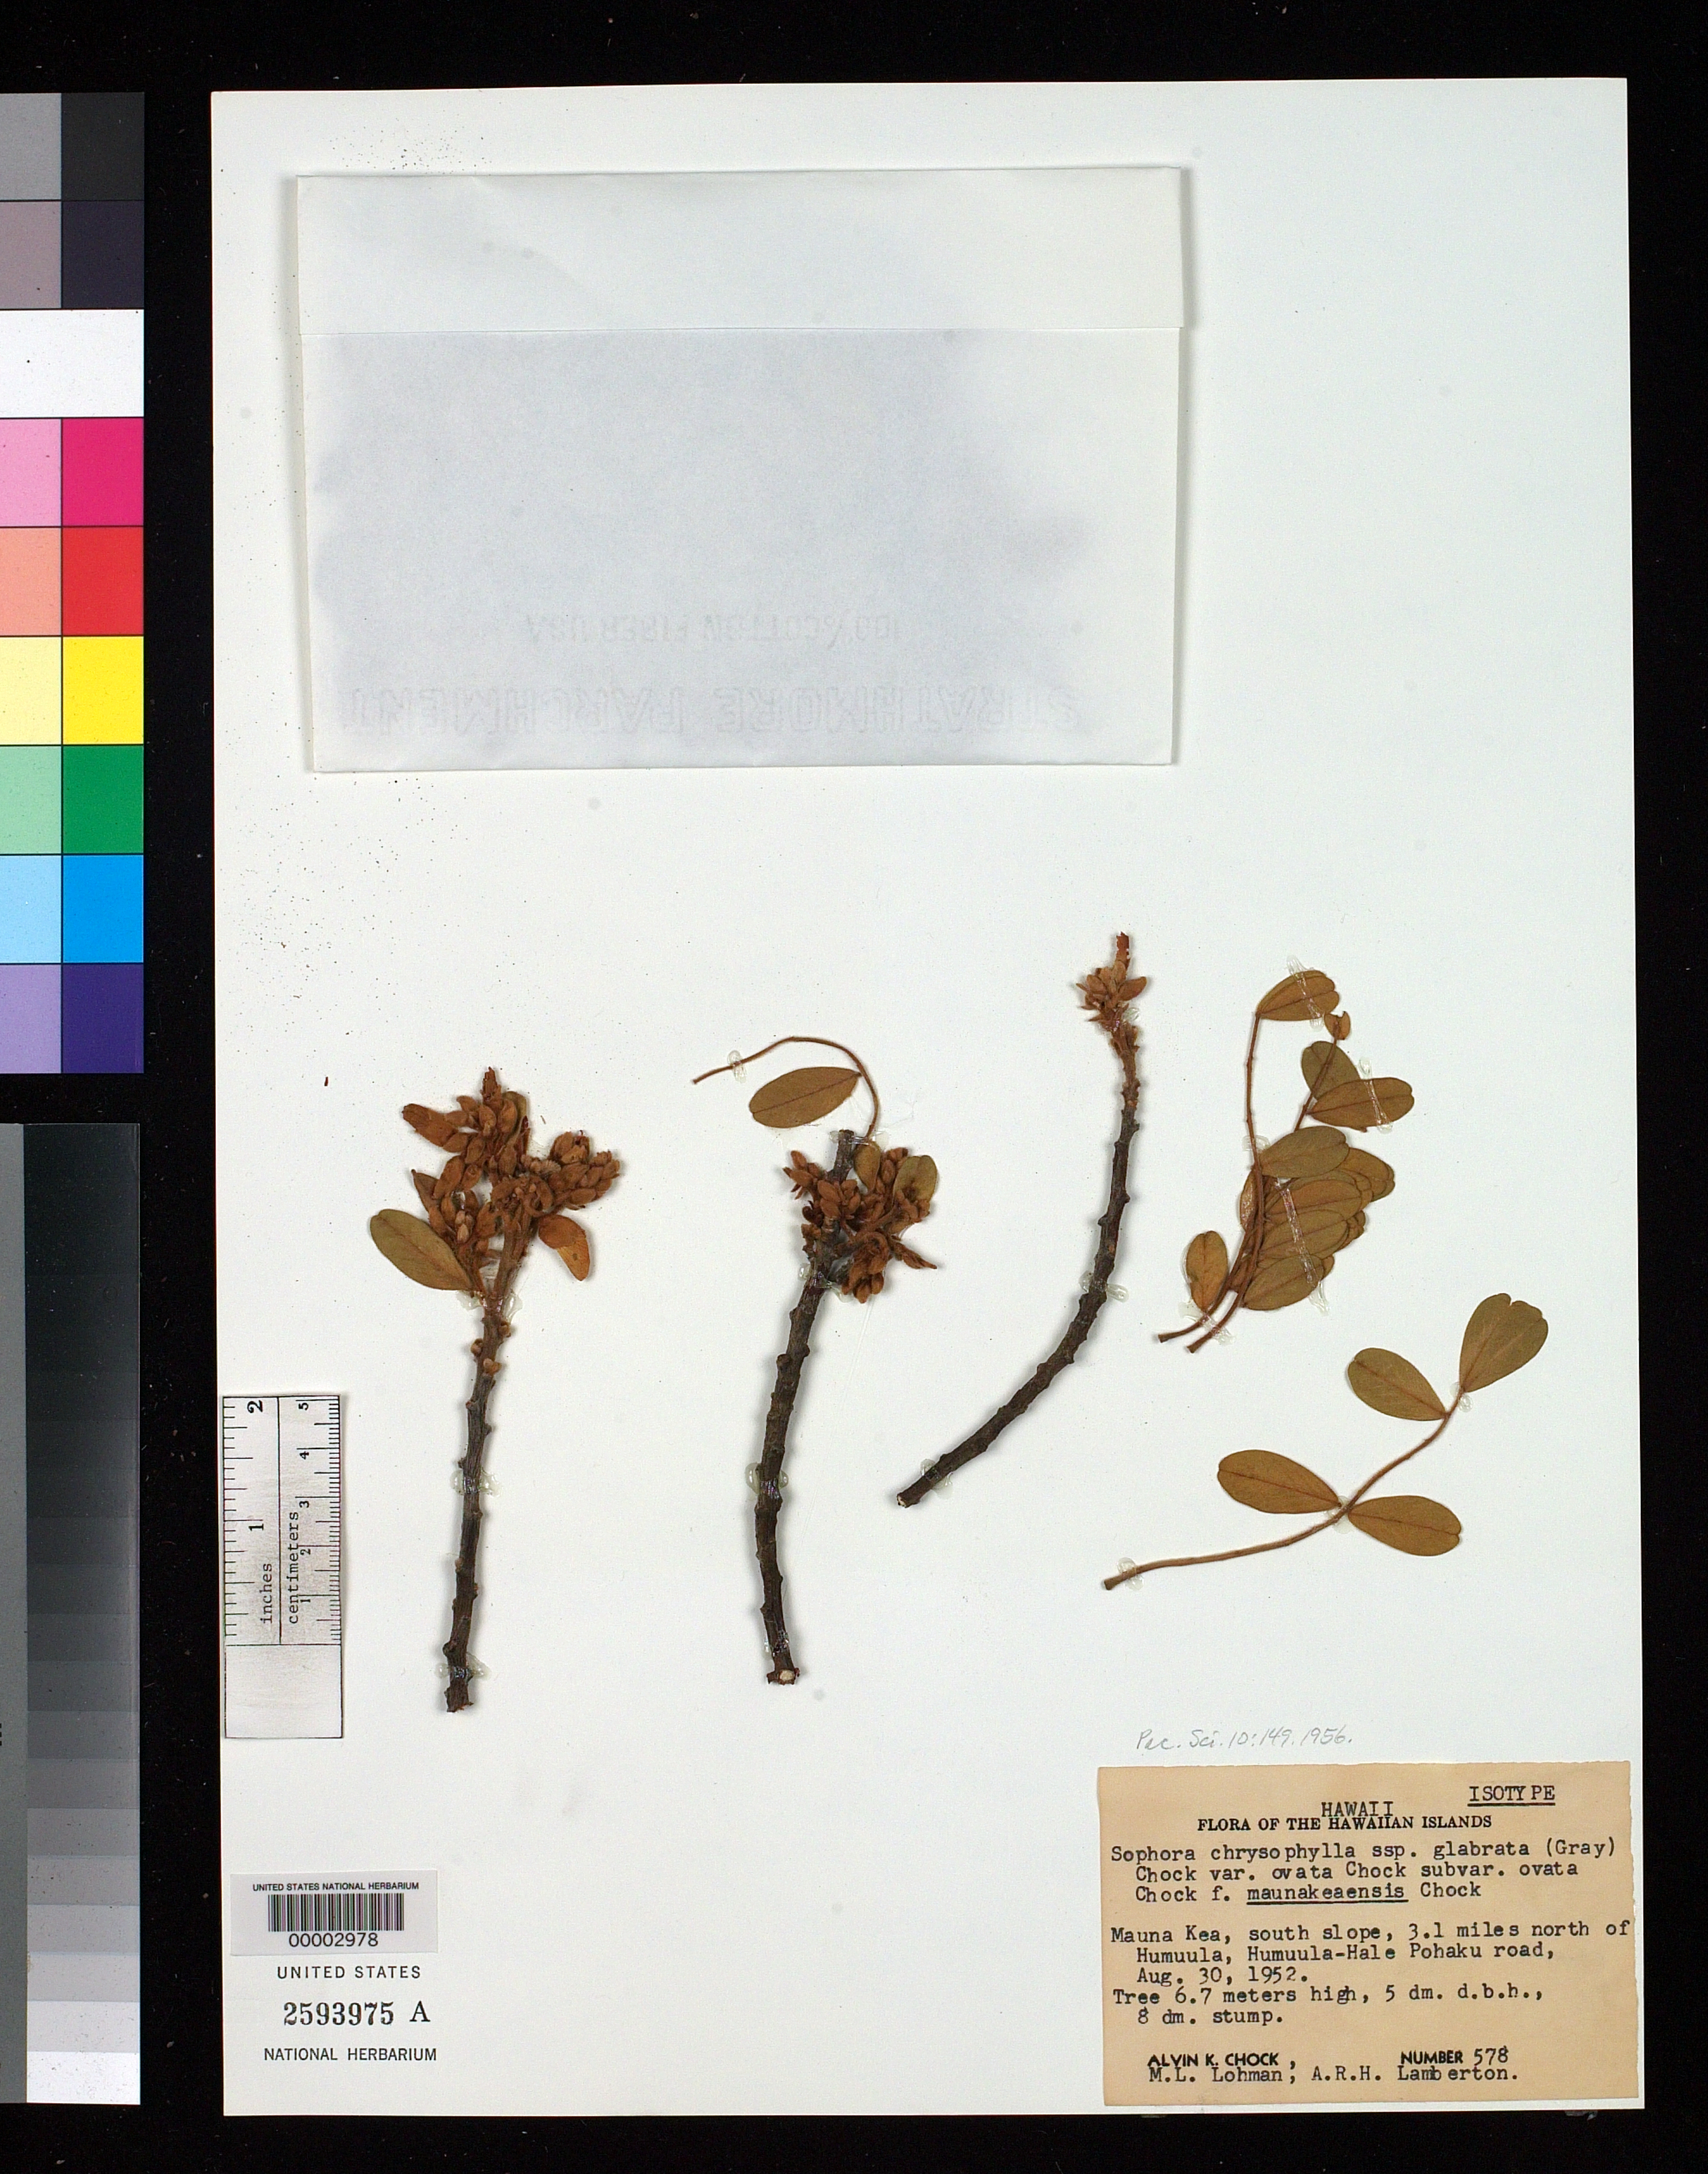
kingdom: Plantae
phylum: Tracheophyta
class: Magnoliopsida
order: Fabales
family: Fabaceae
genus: Sophora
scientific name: Sophora chrysophylla f. maunakeaensis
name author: Chock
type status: Isotype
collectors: A. Chock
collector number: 578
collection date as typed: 30 Aug 1952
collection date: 1952-08-30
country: United States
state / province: Hawaii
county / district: Hawaii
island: Hawaii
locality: Mauna Kea, North Humuula.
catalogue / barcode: US 2593975A